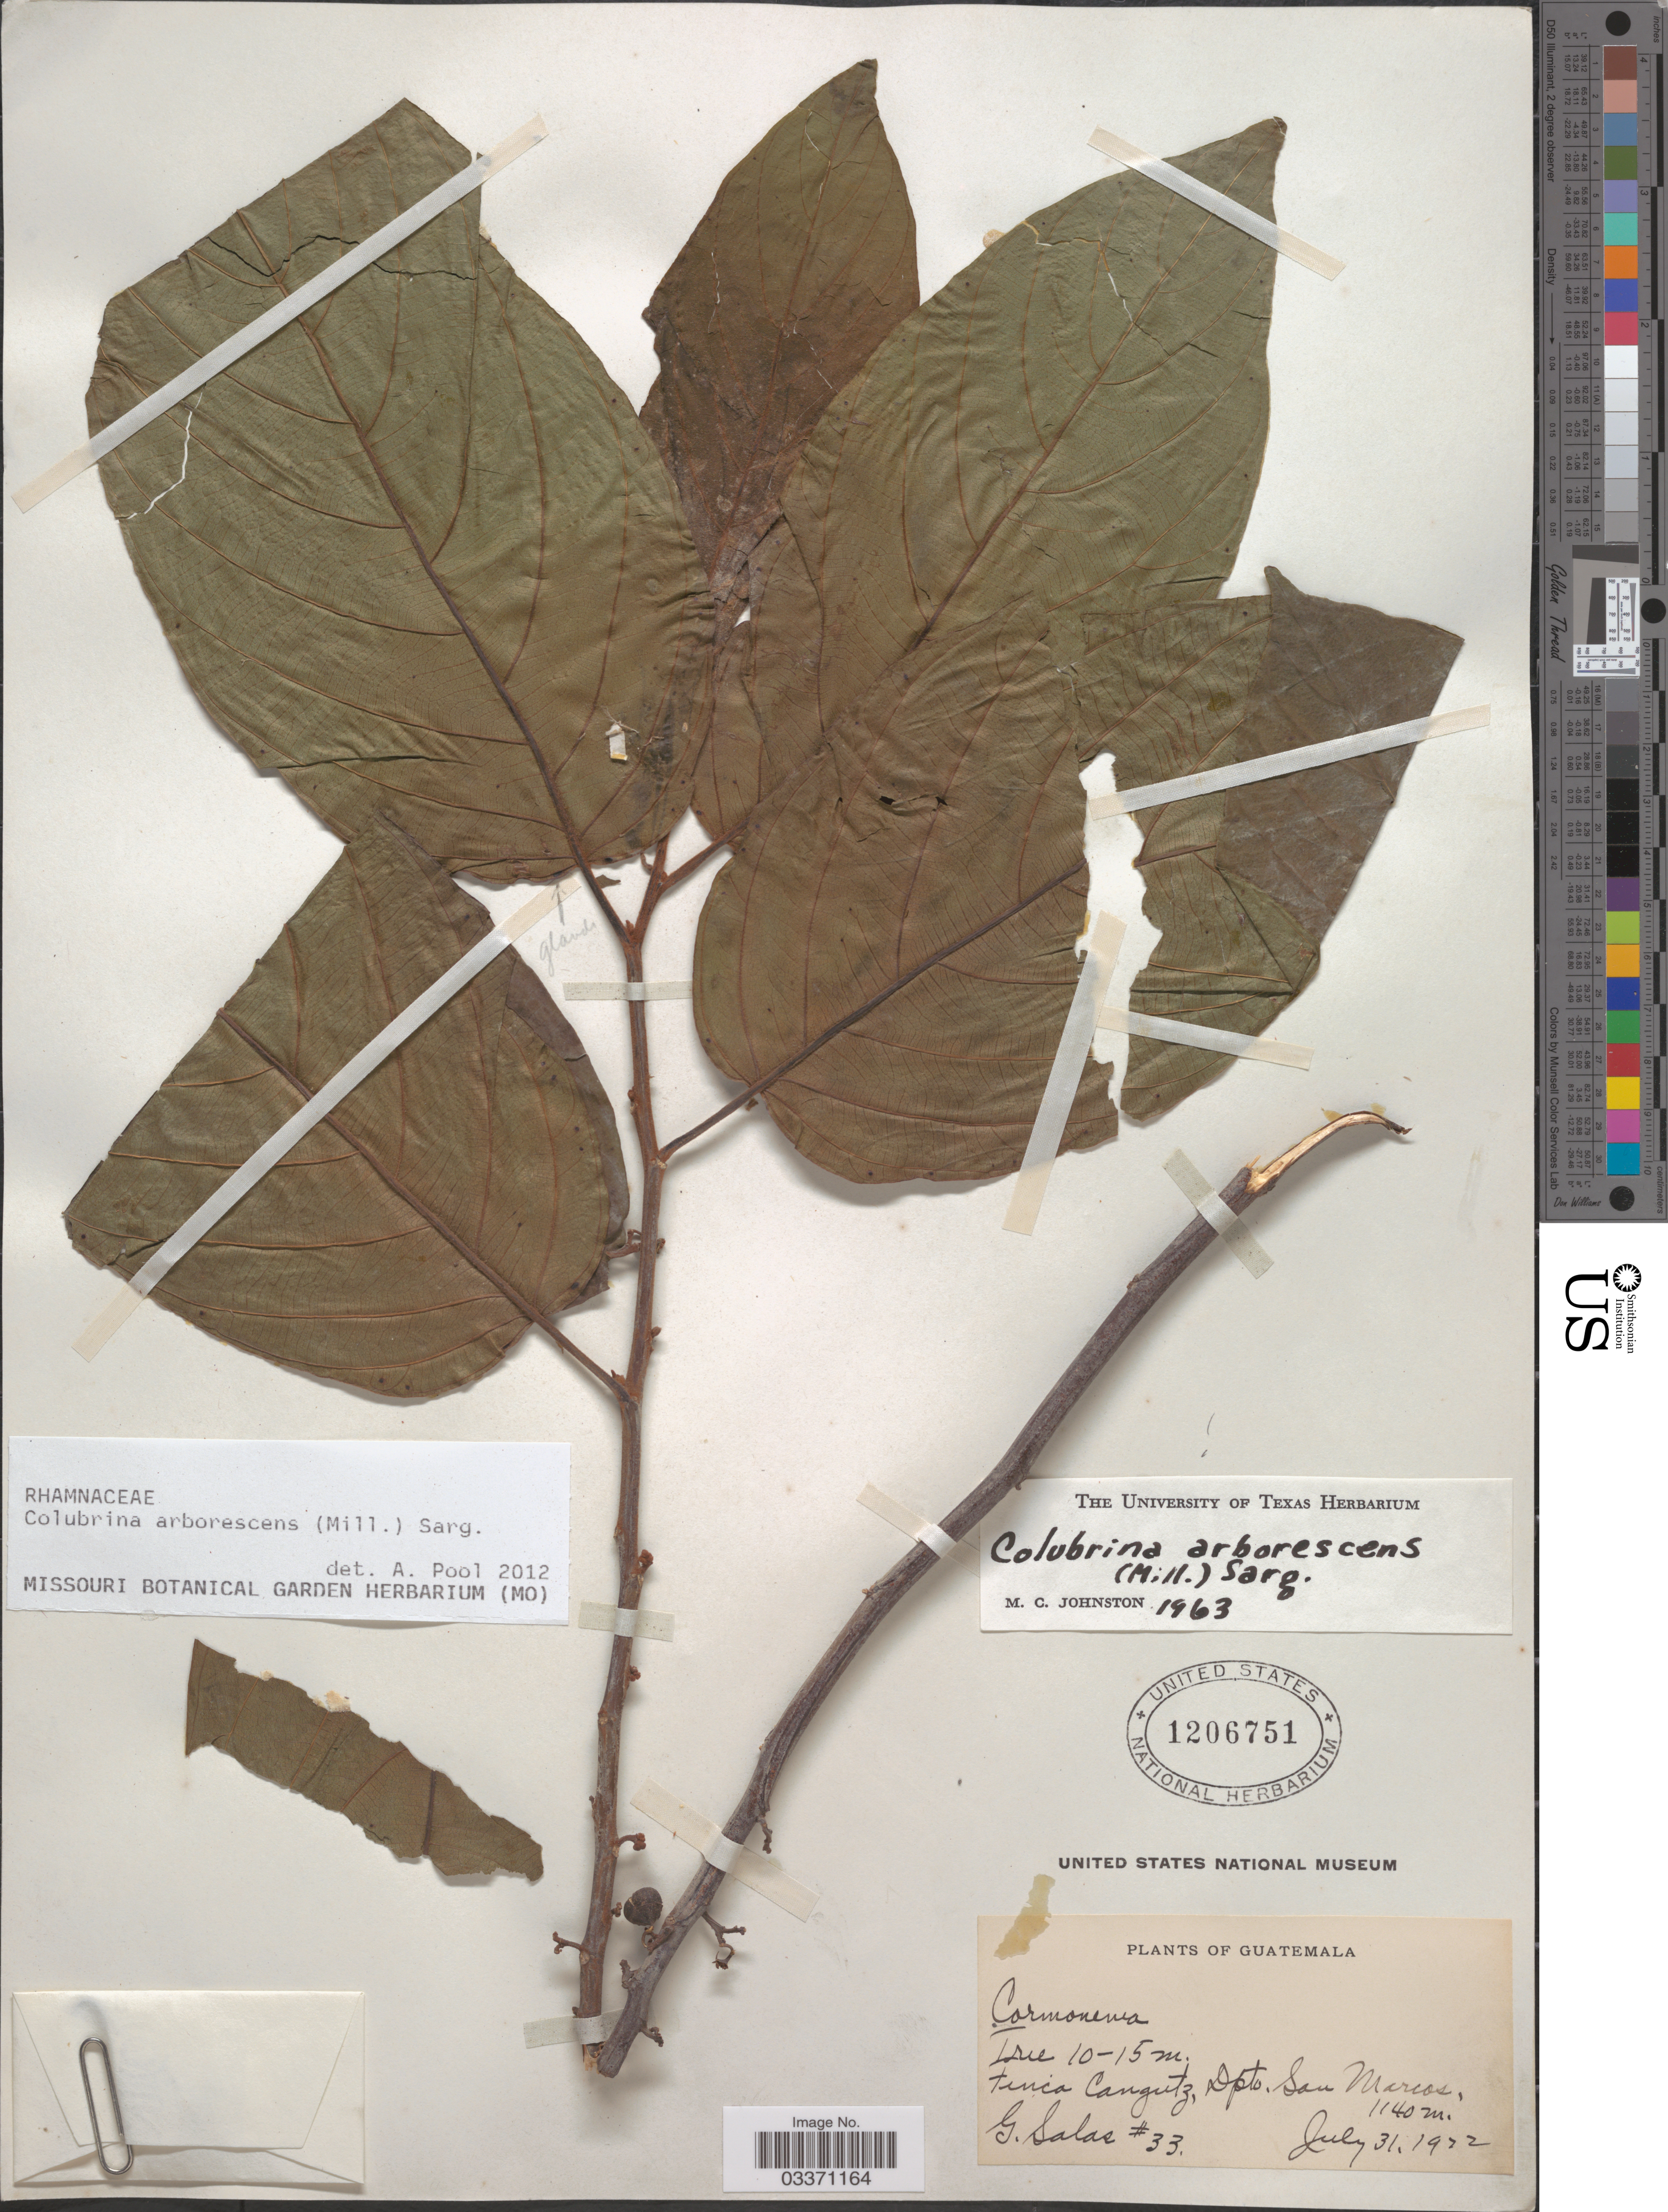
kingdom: Plantae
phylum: Tracheophyta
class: Magnoliopsida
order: Rosales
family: Rhamnaceae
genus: Colubrina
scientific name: Colubrina arborescens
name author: (Mill.) Sarg.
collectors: G. Salas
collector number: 33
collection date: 1922-07-31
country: Guatemala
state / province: San Marcos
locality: Finca Cangutz, Dpto. San Marcos.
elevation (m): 1140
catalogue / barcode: US 1206751